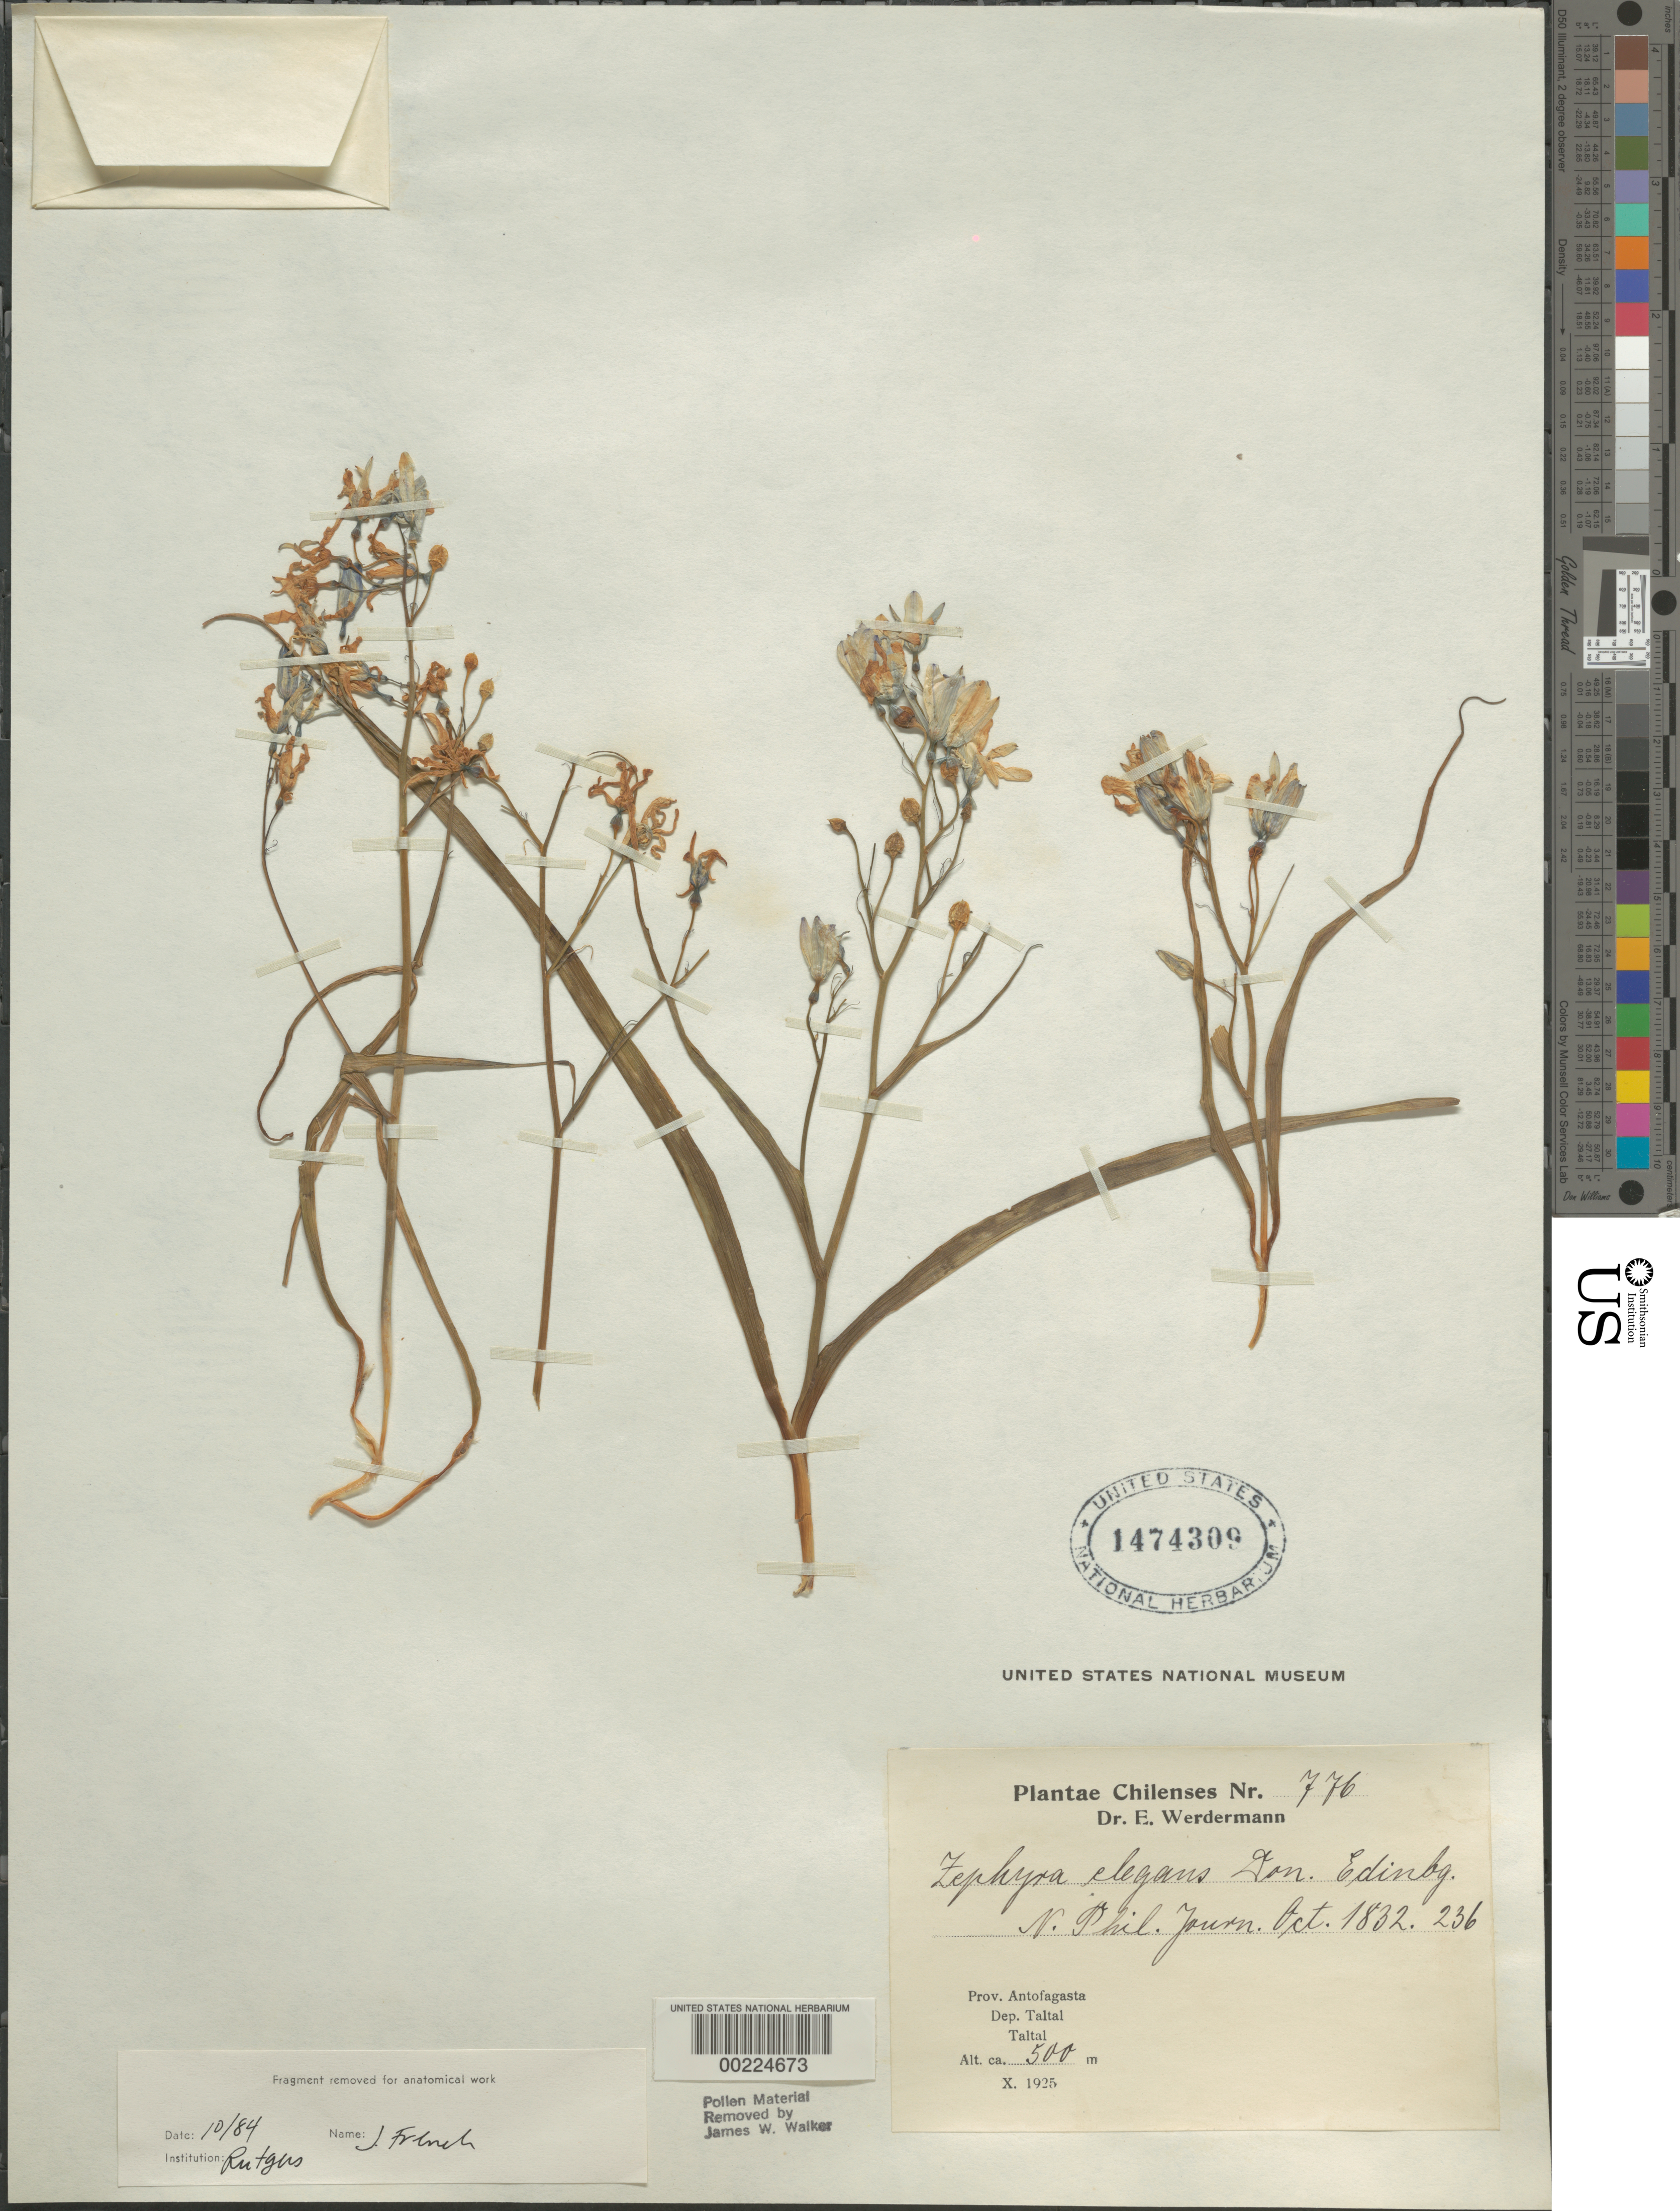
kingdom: Plantae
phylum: Tracheophyta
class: Liliopsida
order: Asparagales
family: Tecophilaeaceae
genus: Zephyra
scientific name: Zephyra elegans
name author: D. Don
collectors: E. Werdermann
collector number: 776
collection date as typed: Oct 1925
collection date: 1925-10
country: Chile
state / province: Antofagasta (II)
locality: Taltal dept., taltal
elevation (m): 500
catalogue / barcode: US 1474309